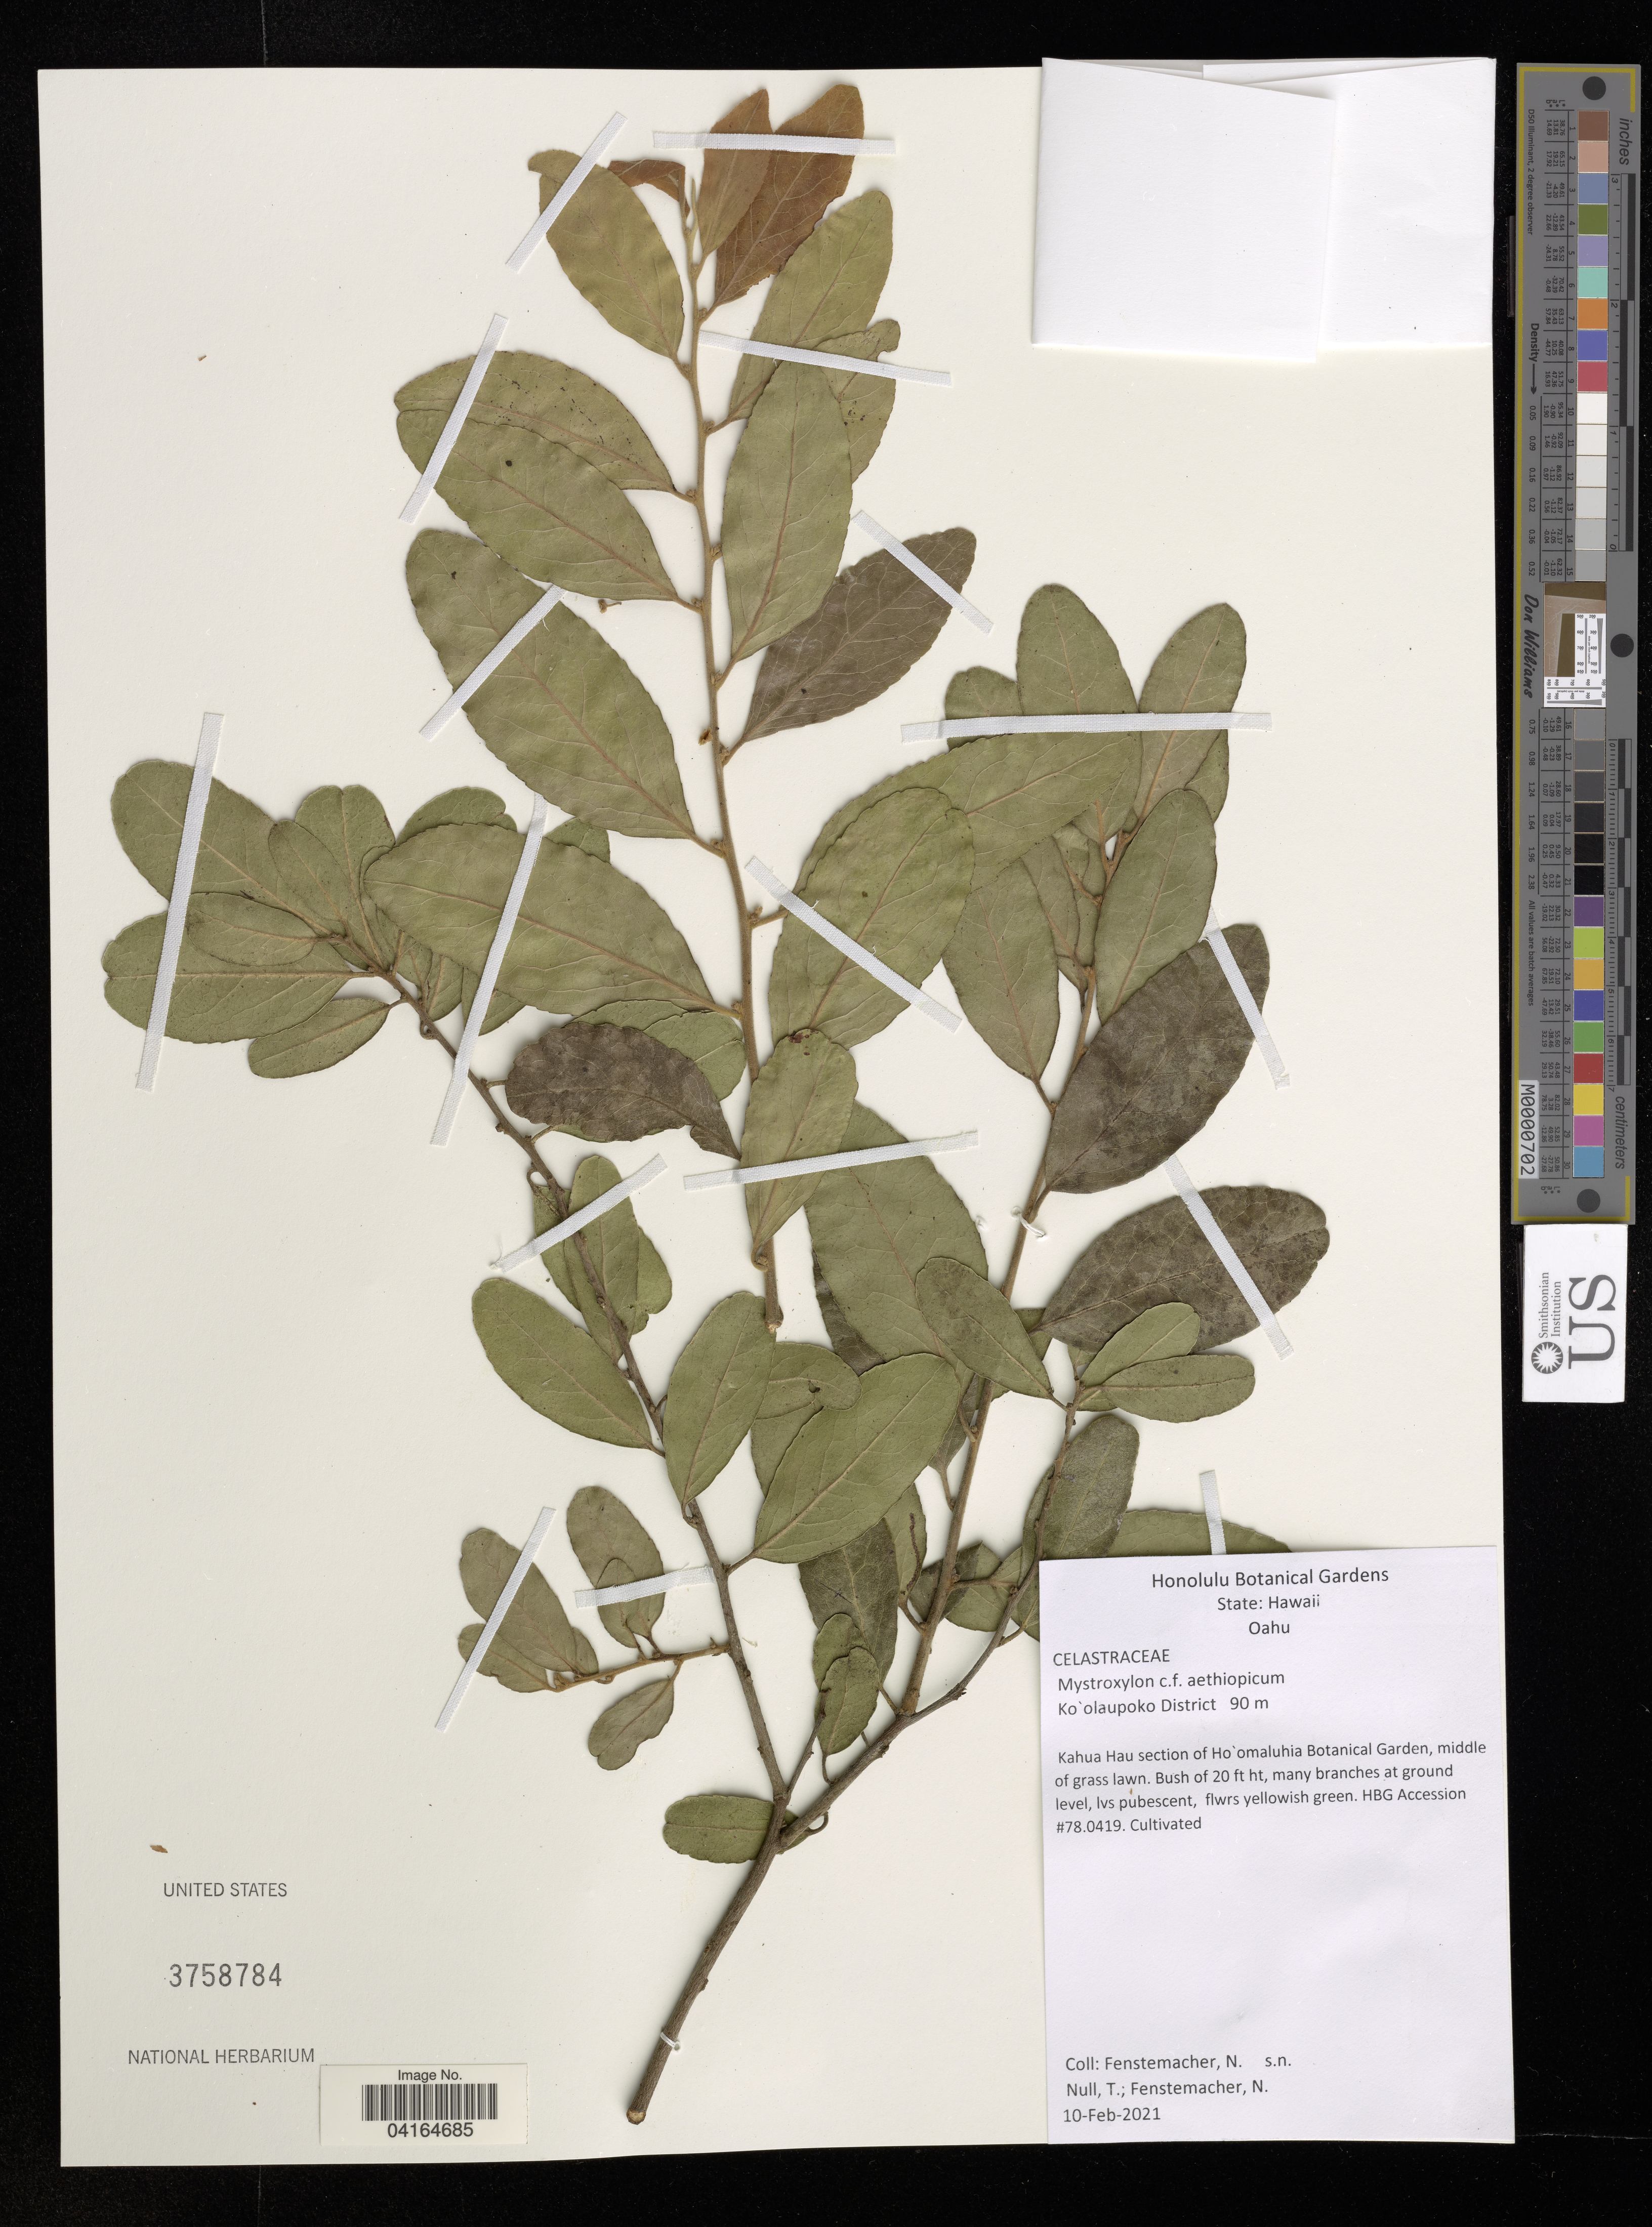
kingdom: Plantae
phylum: Tracheophyta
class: Magnoliopsida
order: Celastrales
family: Celastraceae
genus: Mystroxylon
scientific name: Mystroxylon aethiopicum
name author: (Thunb.) Loes.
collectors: N. Fenstemacher & T. Null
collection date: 2021-02-10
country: United States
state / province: Hawaii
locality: Oahu. Ko'olaupoko District 90 m. Kahua Hau section of Ho'omaluhia Botanical Garden, middle of grass lawn.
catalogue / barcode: US 3758754